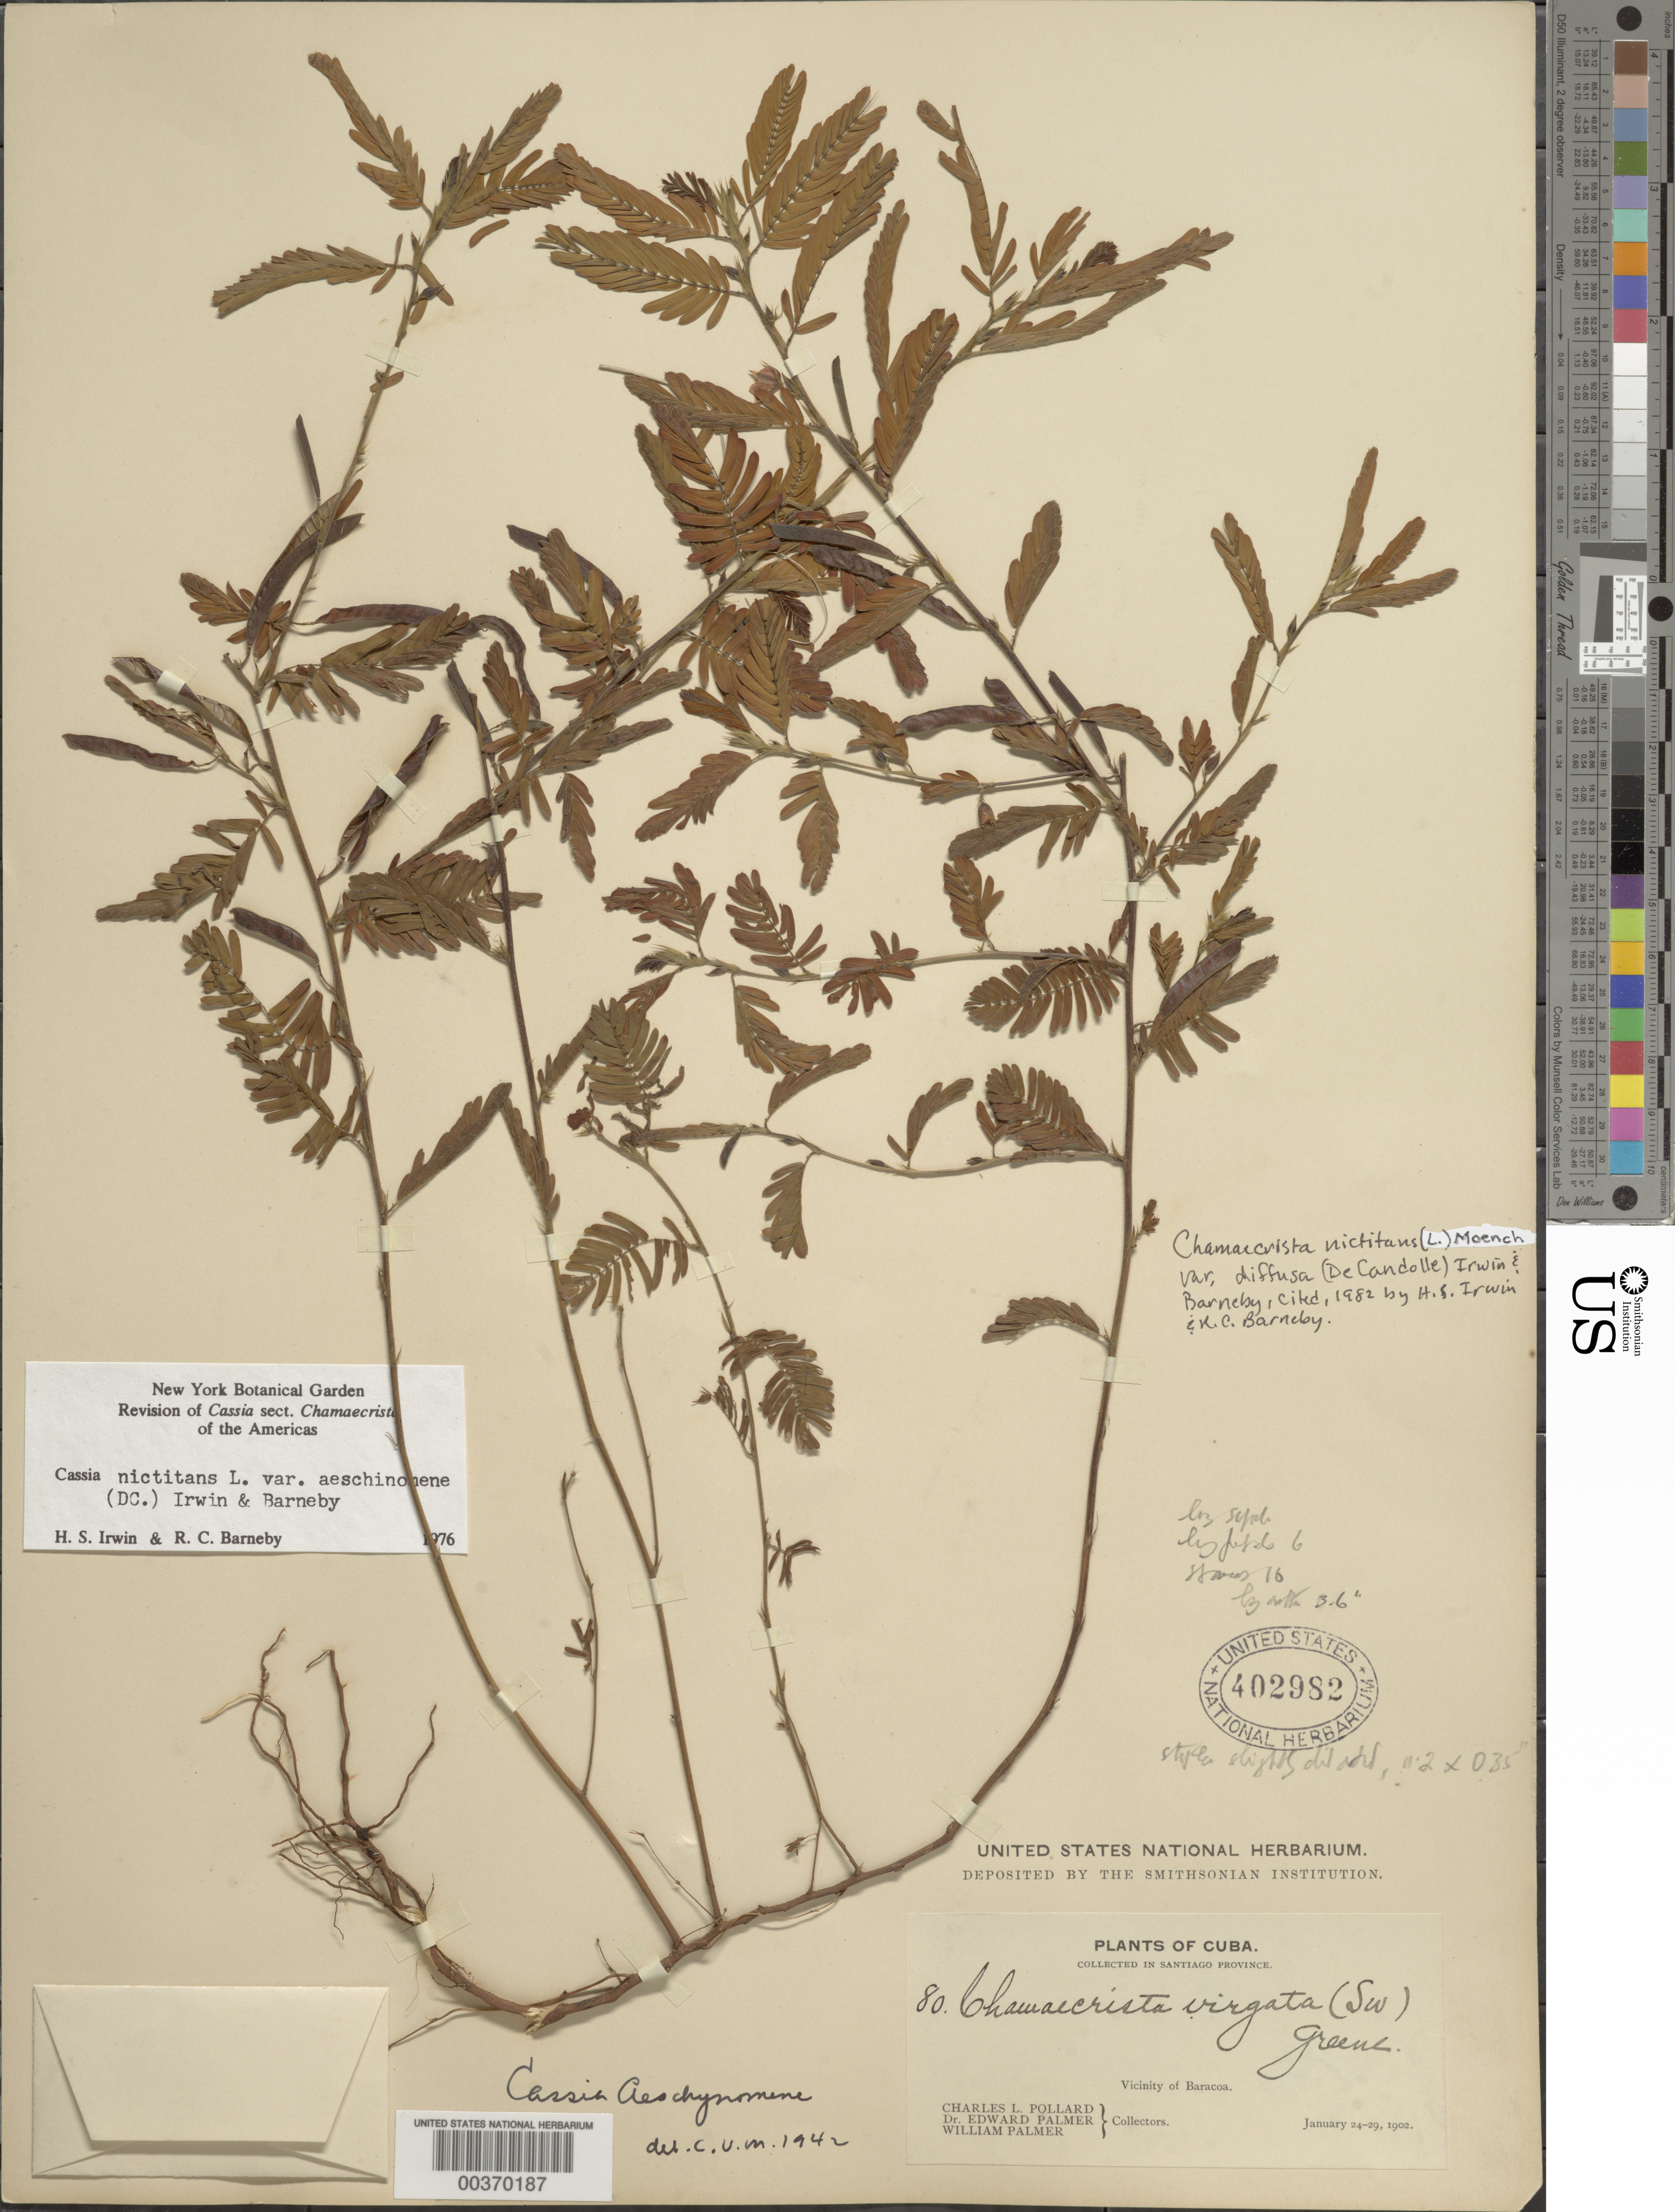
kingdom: Plantae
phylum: Tracheophyta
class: Magnoliopsida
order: Fabales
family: Fabaceae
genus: Chamaecrista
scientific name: Chamaecrista nictitans var. diffusa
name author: (DC.) H.S. Irwin & Barneby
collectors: C. L. Pollard, E. Palmer & W. Palmer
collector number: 80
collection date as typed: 24 Jan 1902 to 29 Jan 1902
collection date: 1902-01-24/1902-01-29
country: Cuba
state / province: Oriente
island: Greater Antilles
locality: Vicinity of baracoa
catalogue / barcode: US 402982